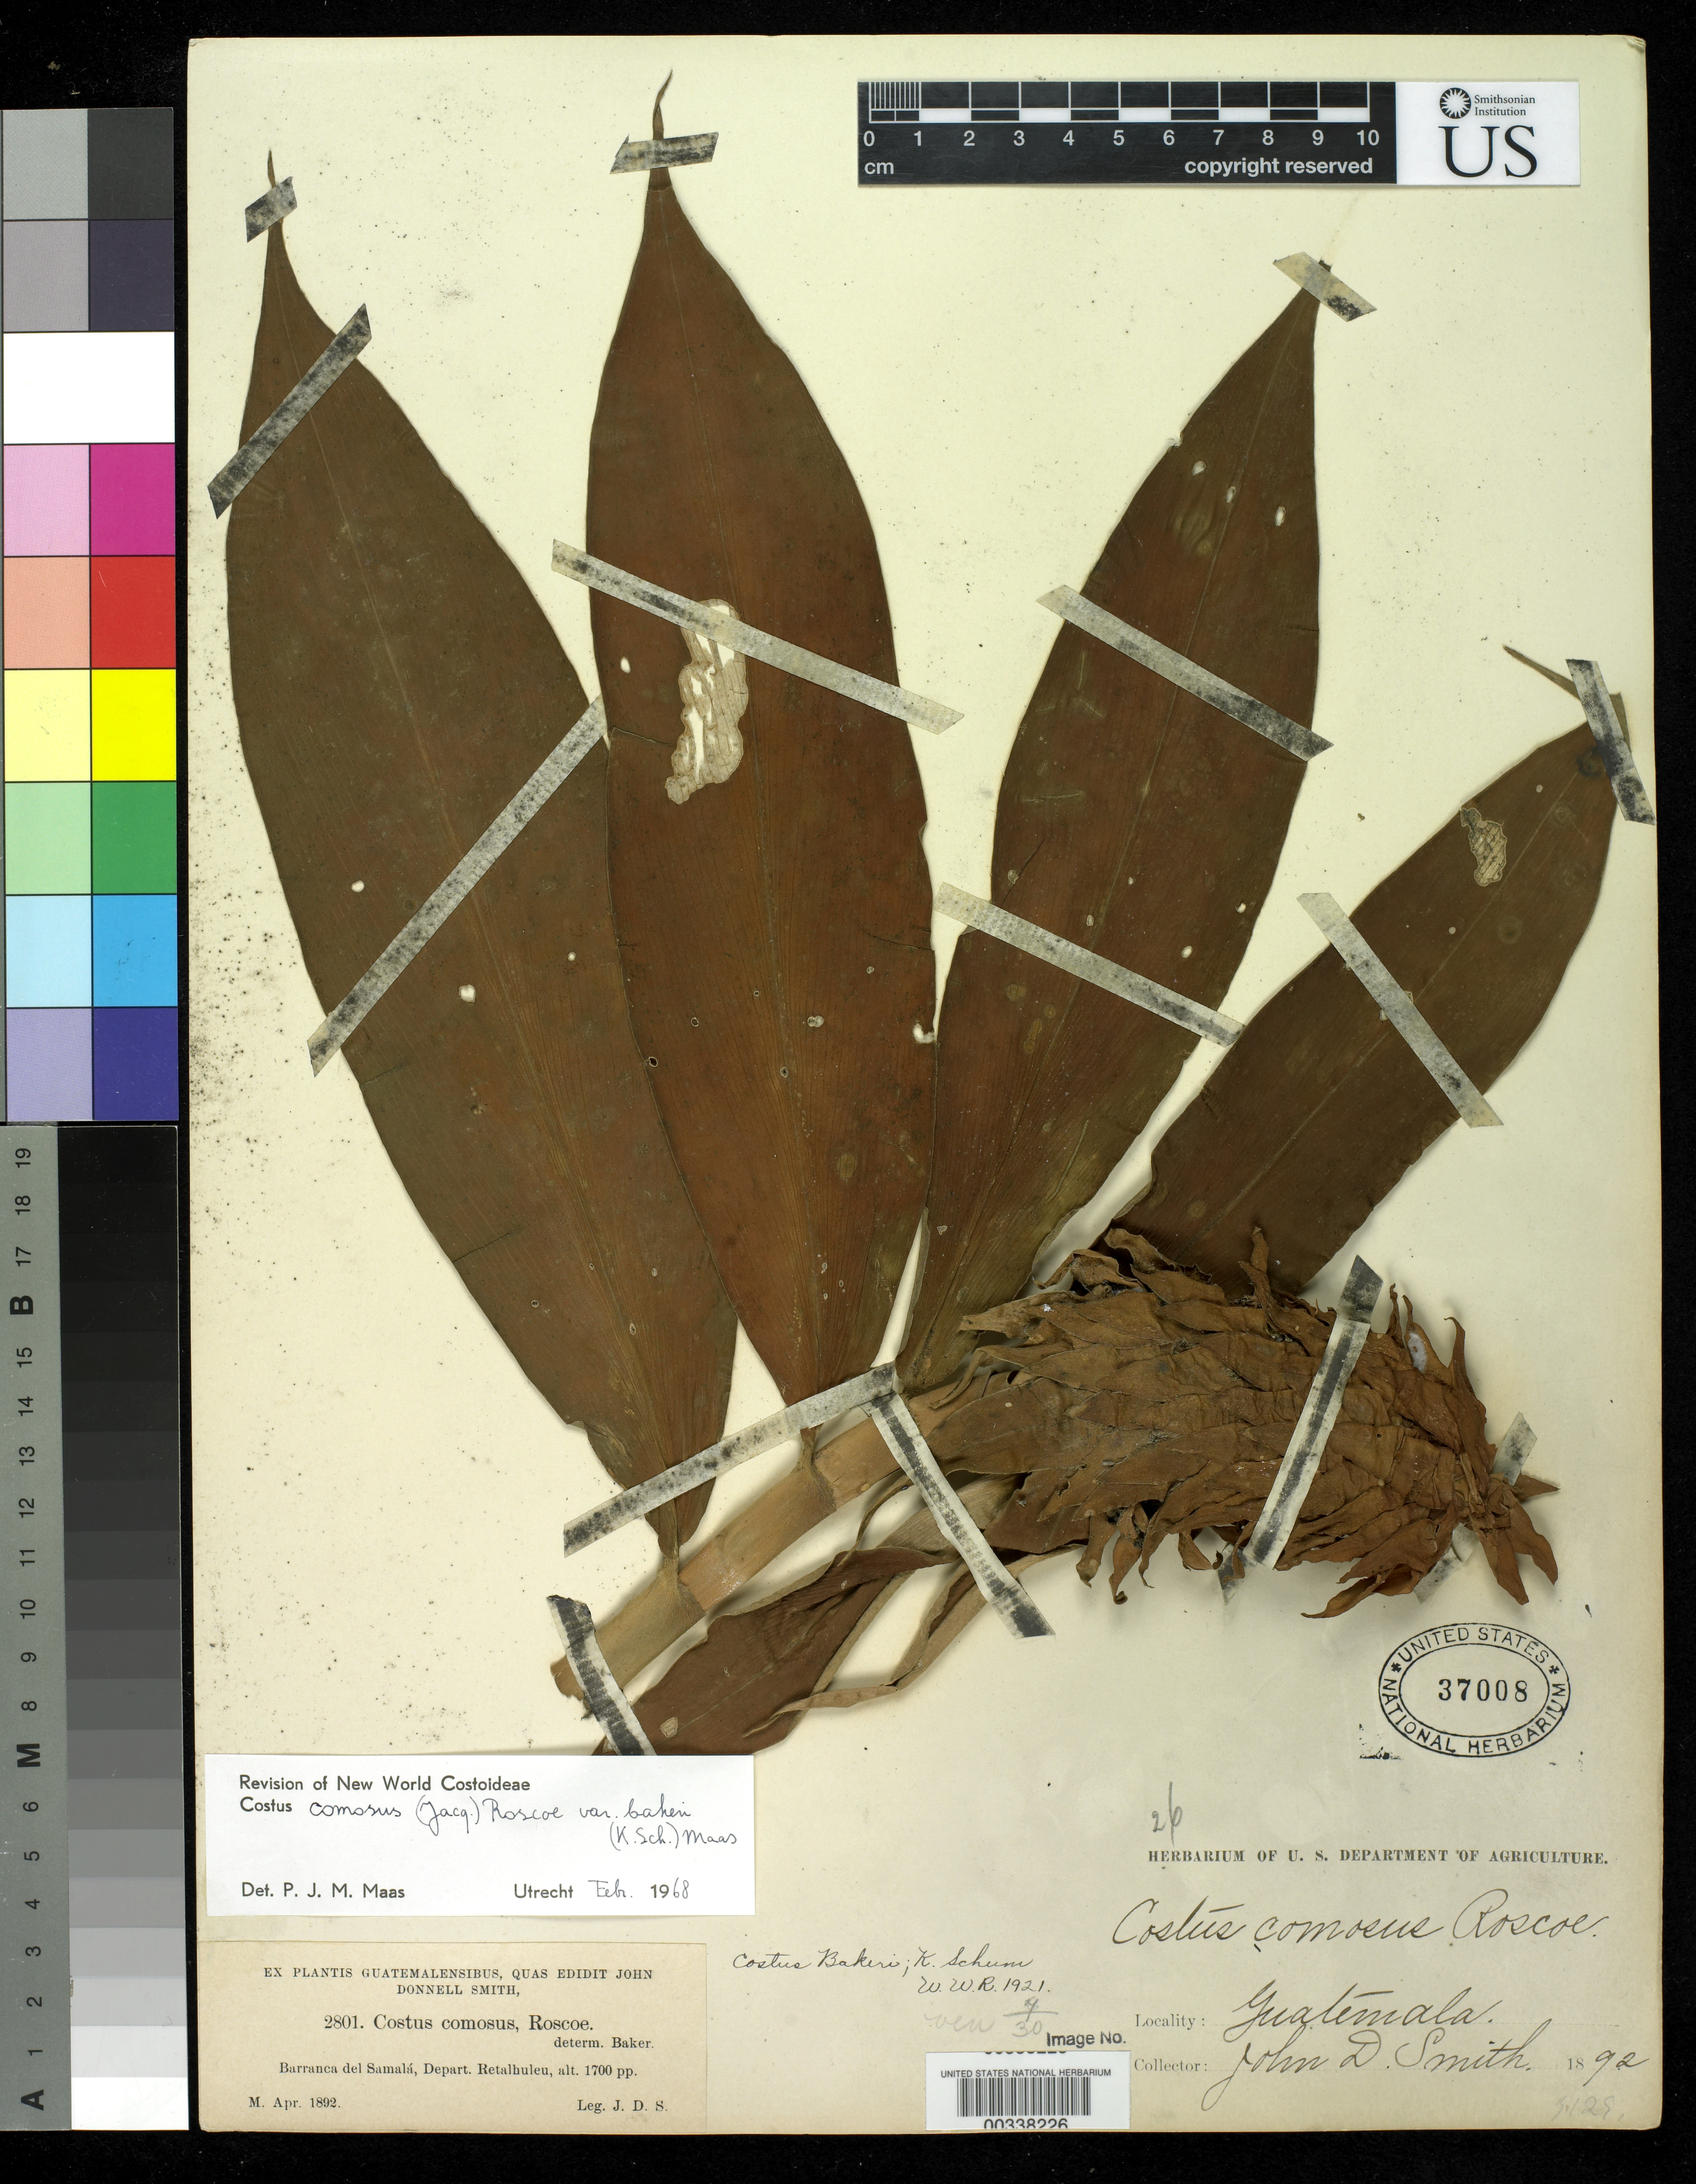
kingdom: Plantae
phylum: Tracheophyta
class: Liliopsida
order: Zingiberales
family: Costaceae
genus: Costus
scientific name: Costus comosus var. bakeri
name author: (K. Schum.) Maas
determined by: Maas, Paul J. M.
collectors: J. Donnell Smith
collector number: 2801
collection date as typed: Apr 1892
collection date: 1892-04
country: Guatemala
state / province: Retalhuleu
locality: Barranca del Samala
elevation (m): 518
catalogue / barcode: US 37008